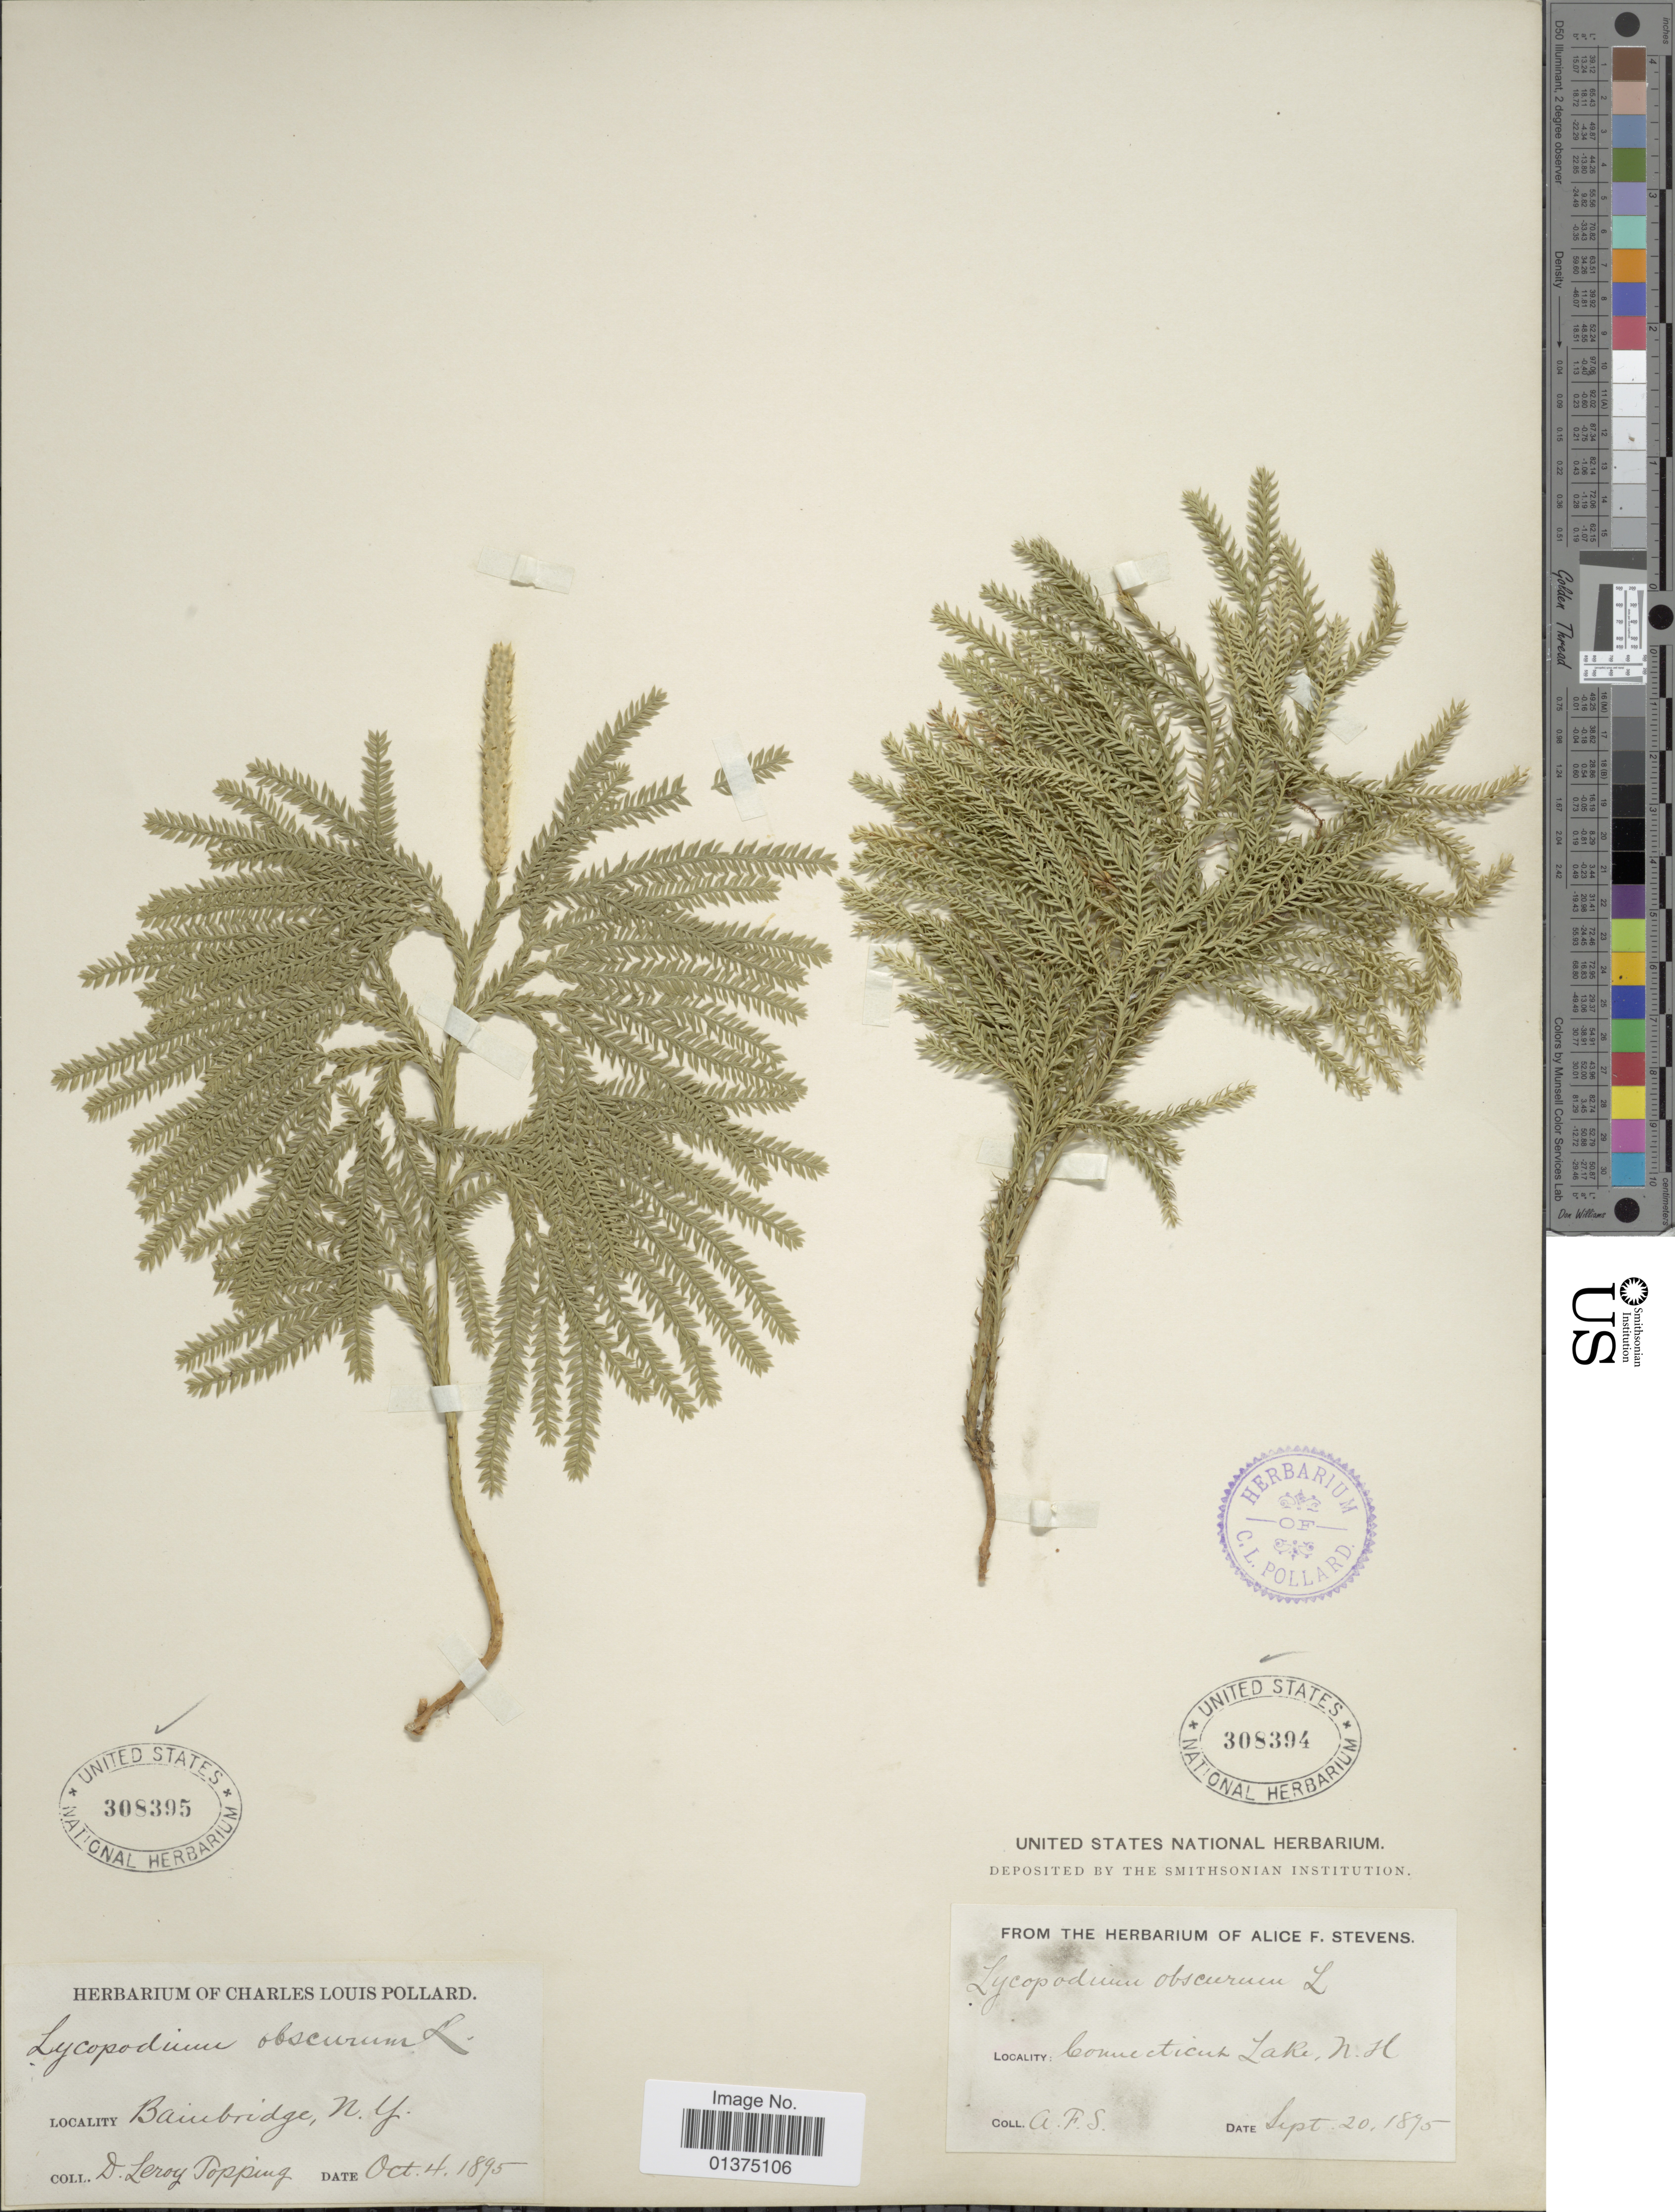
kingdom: Plantae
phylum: Tracheophyta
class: Lycopodiopsida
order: Lycopodiales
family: Lycopodiaceae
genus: Dendrolycopodium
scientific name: Dendrolycopodium dendroideum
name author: (Michx.) A. Haines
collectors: A. Stevens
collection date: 1875-09-20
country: United States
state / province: Connecticut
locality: Connecticut Lake, N.H.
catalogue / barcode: US 308394-2